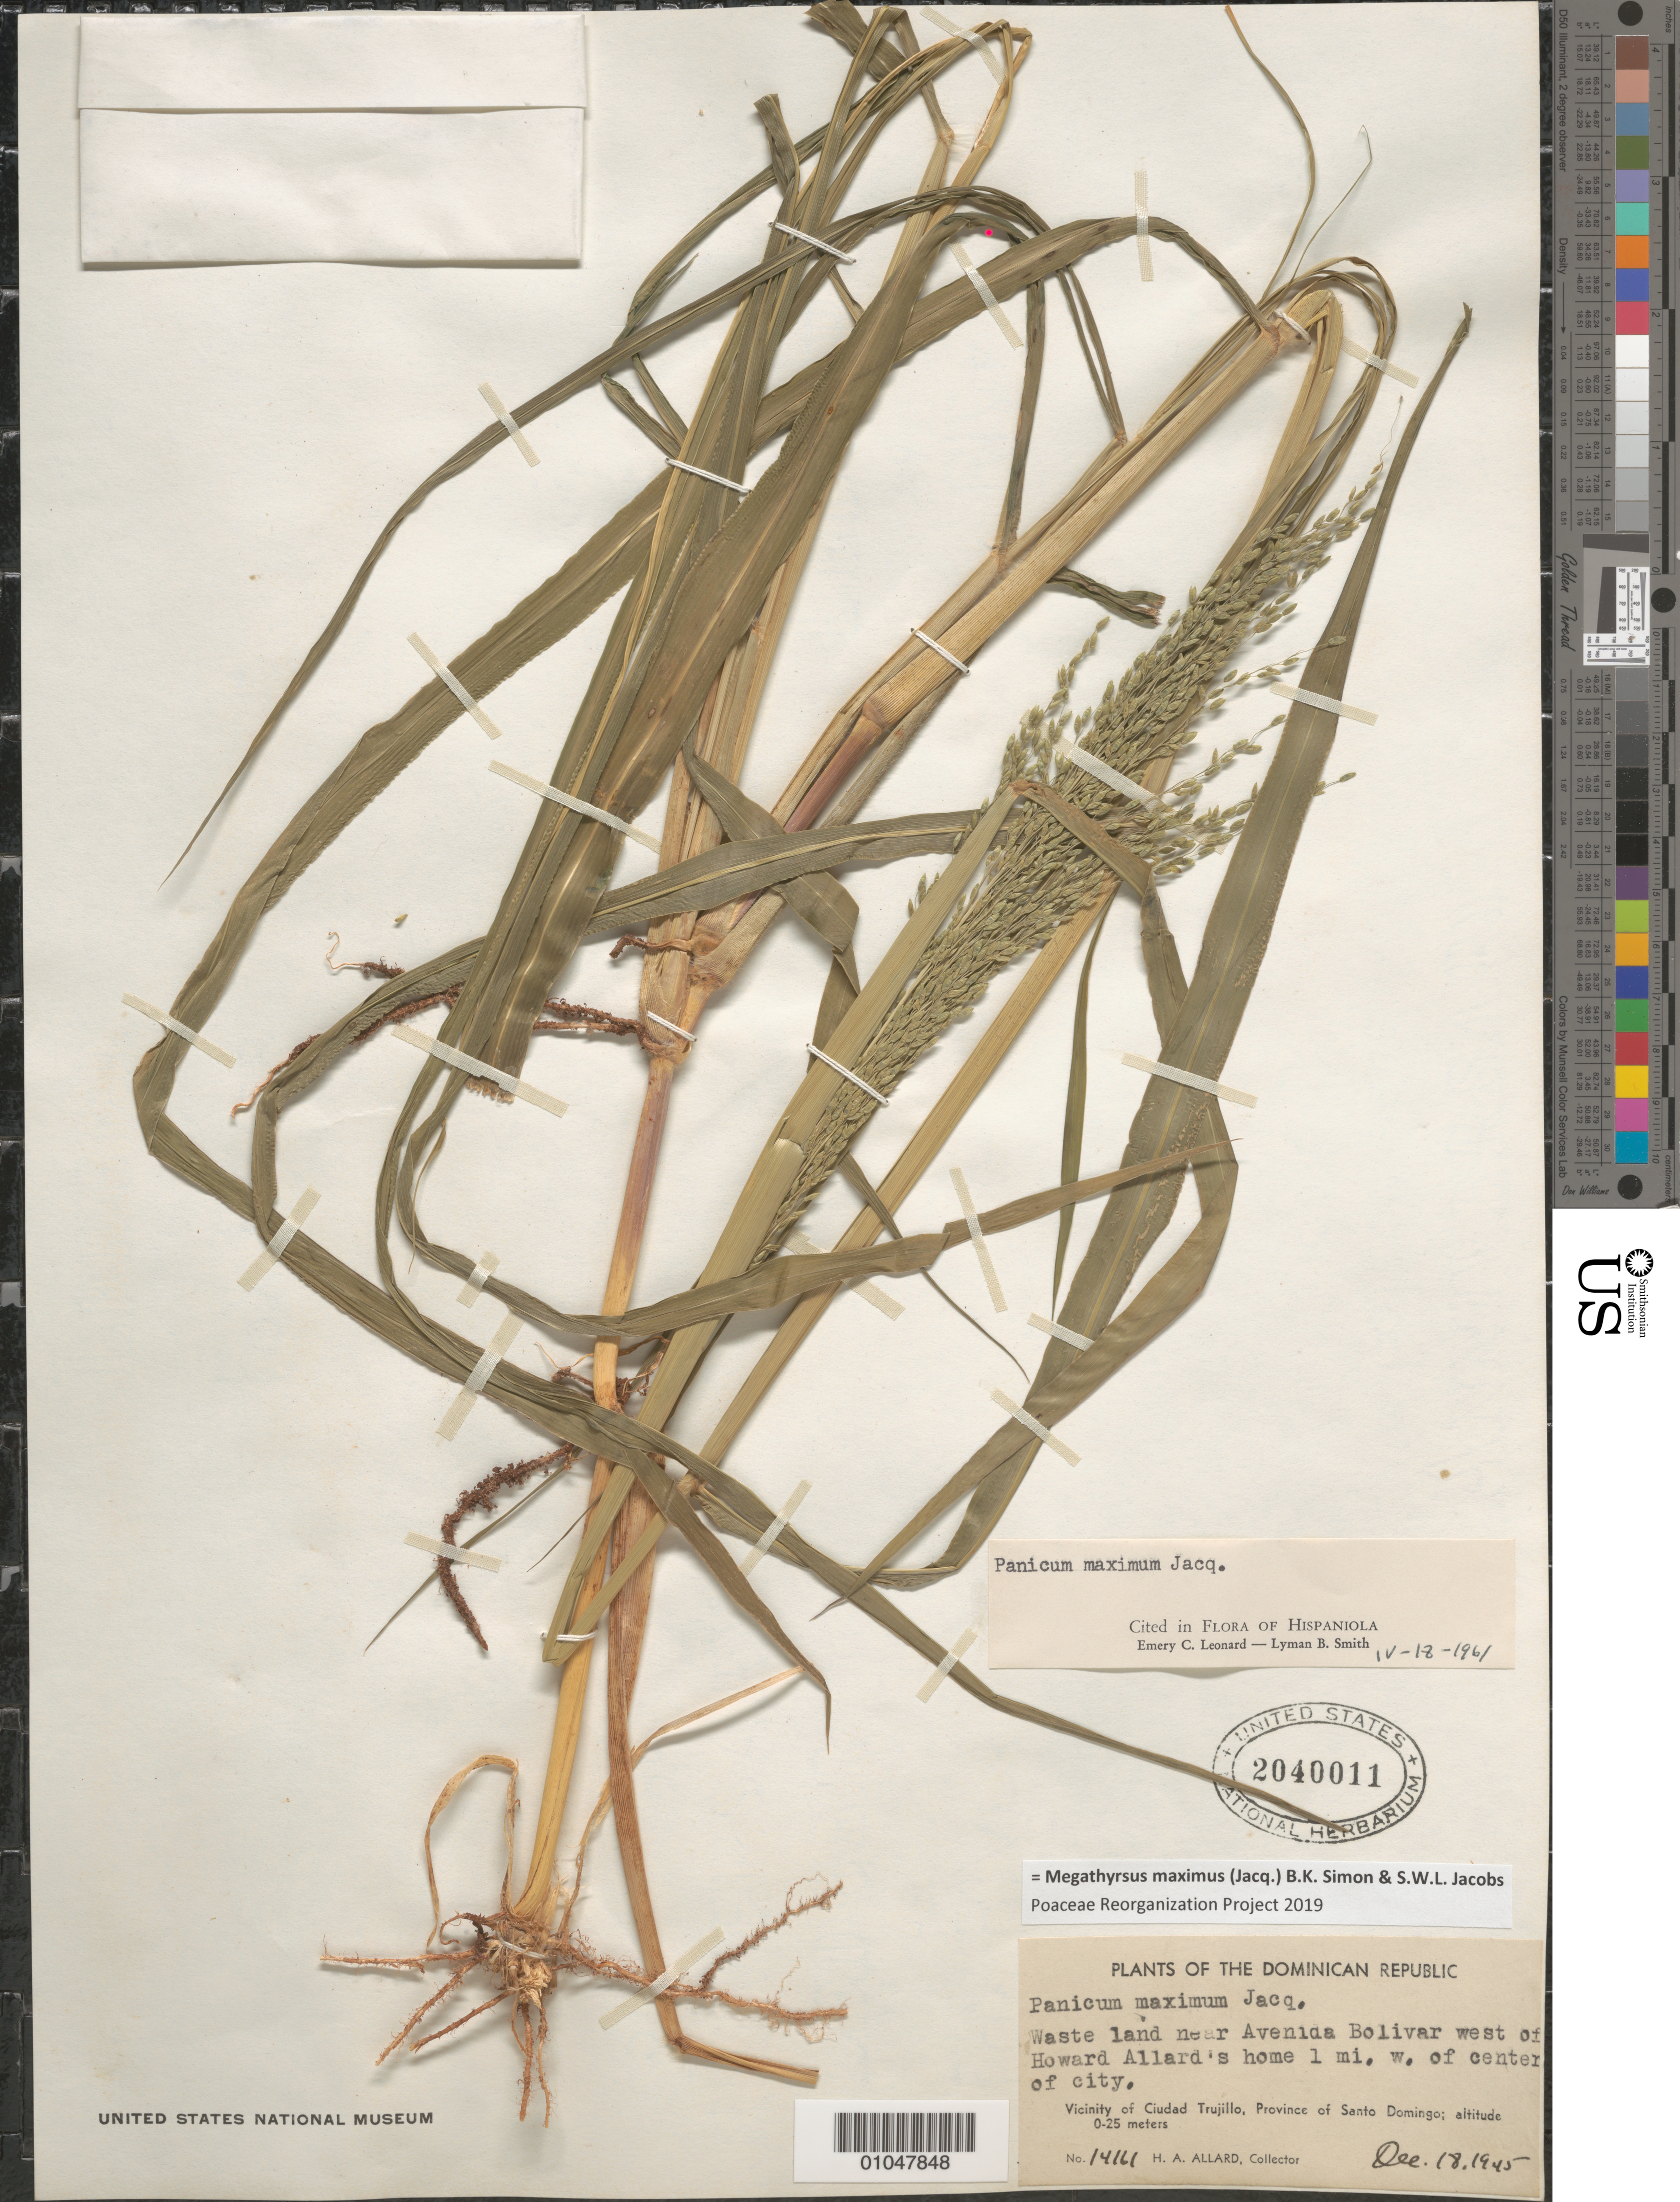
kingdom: Plantae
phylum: Tracheophyta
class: Liliopsida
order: Poales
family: Poaceae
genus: Panicum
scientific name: Panicum maximum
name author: Jacq.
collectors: H. A. Allard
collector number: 14161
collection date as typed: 18 Dec 1845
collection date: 1845-12-18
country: Dominican Republic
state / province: Distrito Nacional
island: Hispaniola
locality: Waste land near Avendia Bolivar W of Howard Allard's home 1 mi W of center of Santo Domingo city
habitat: waste land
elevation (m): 0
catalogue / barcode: US 2040011